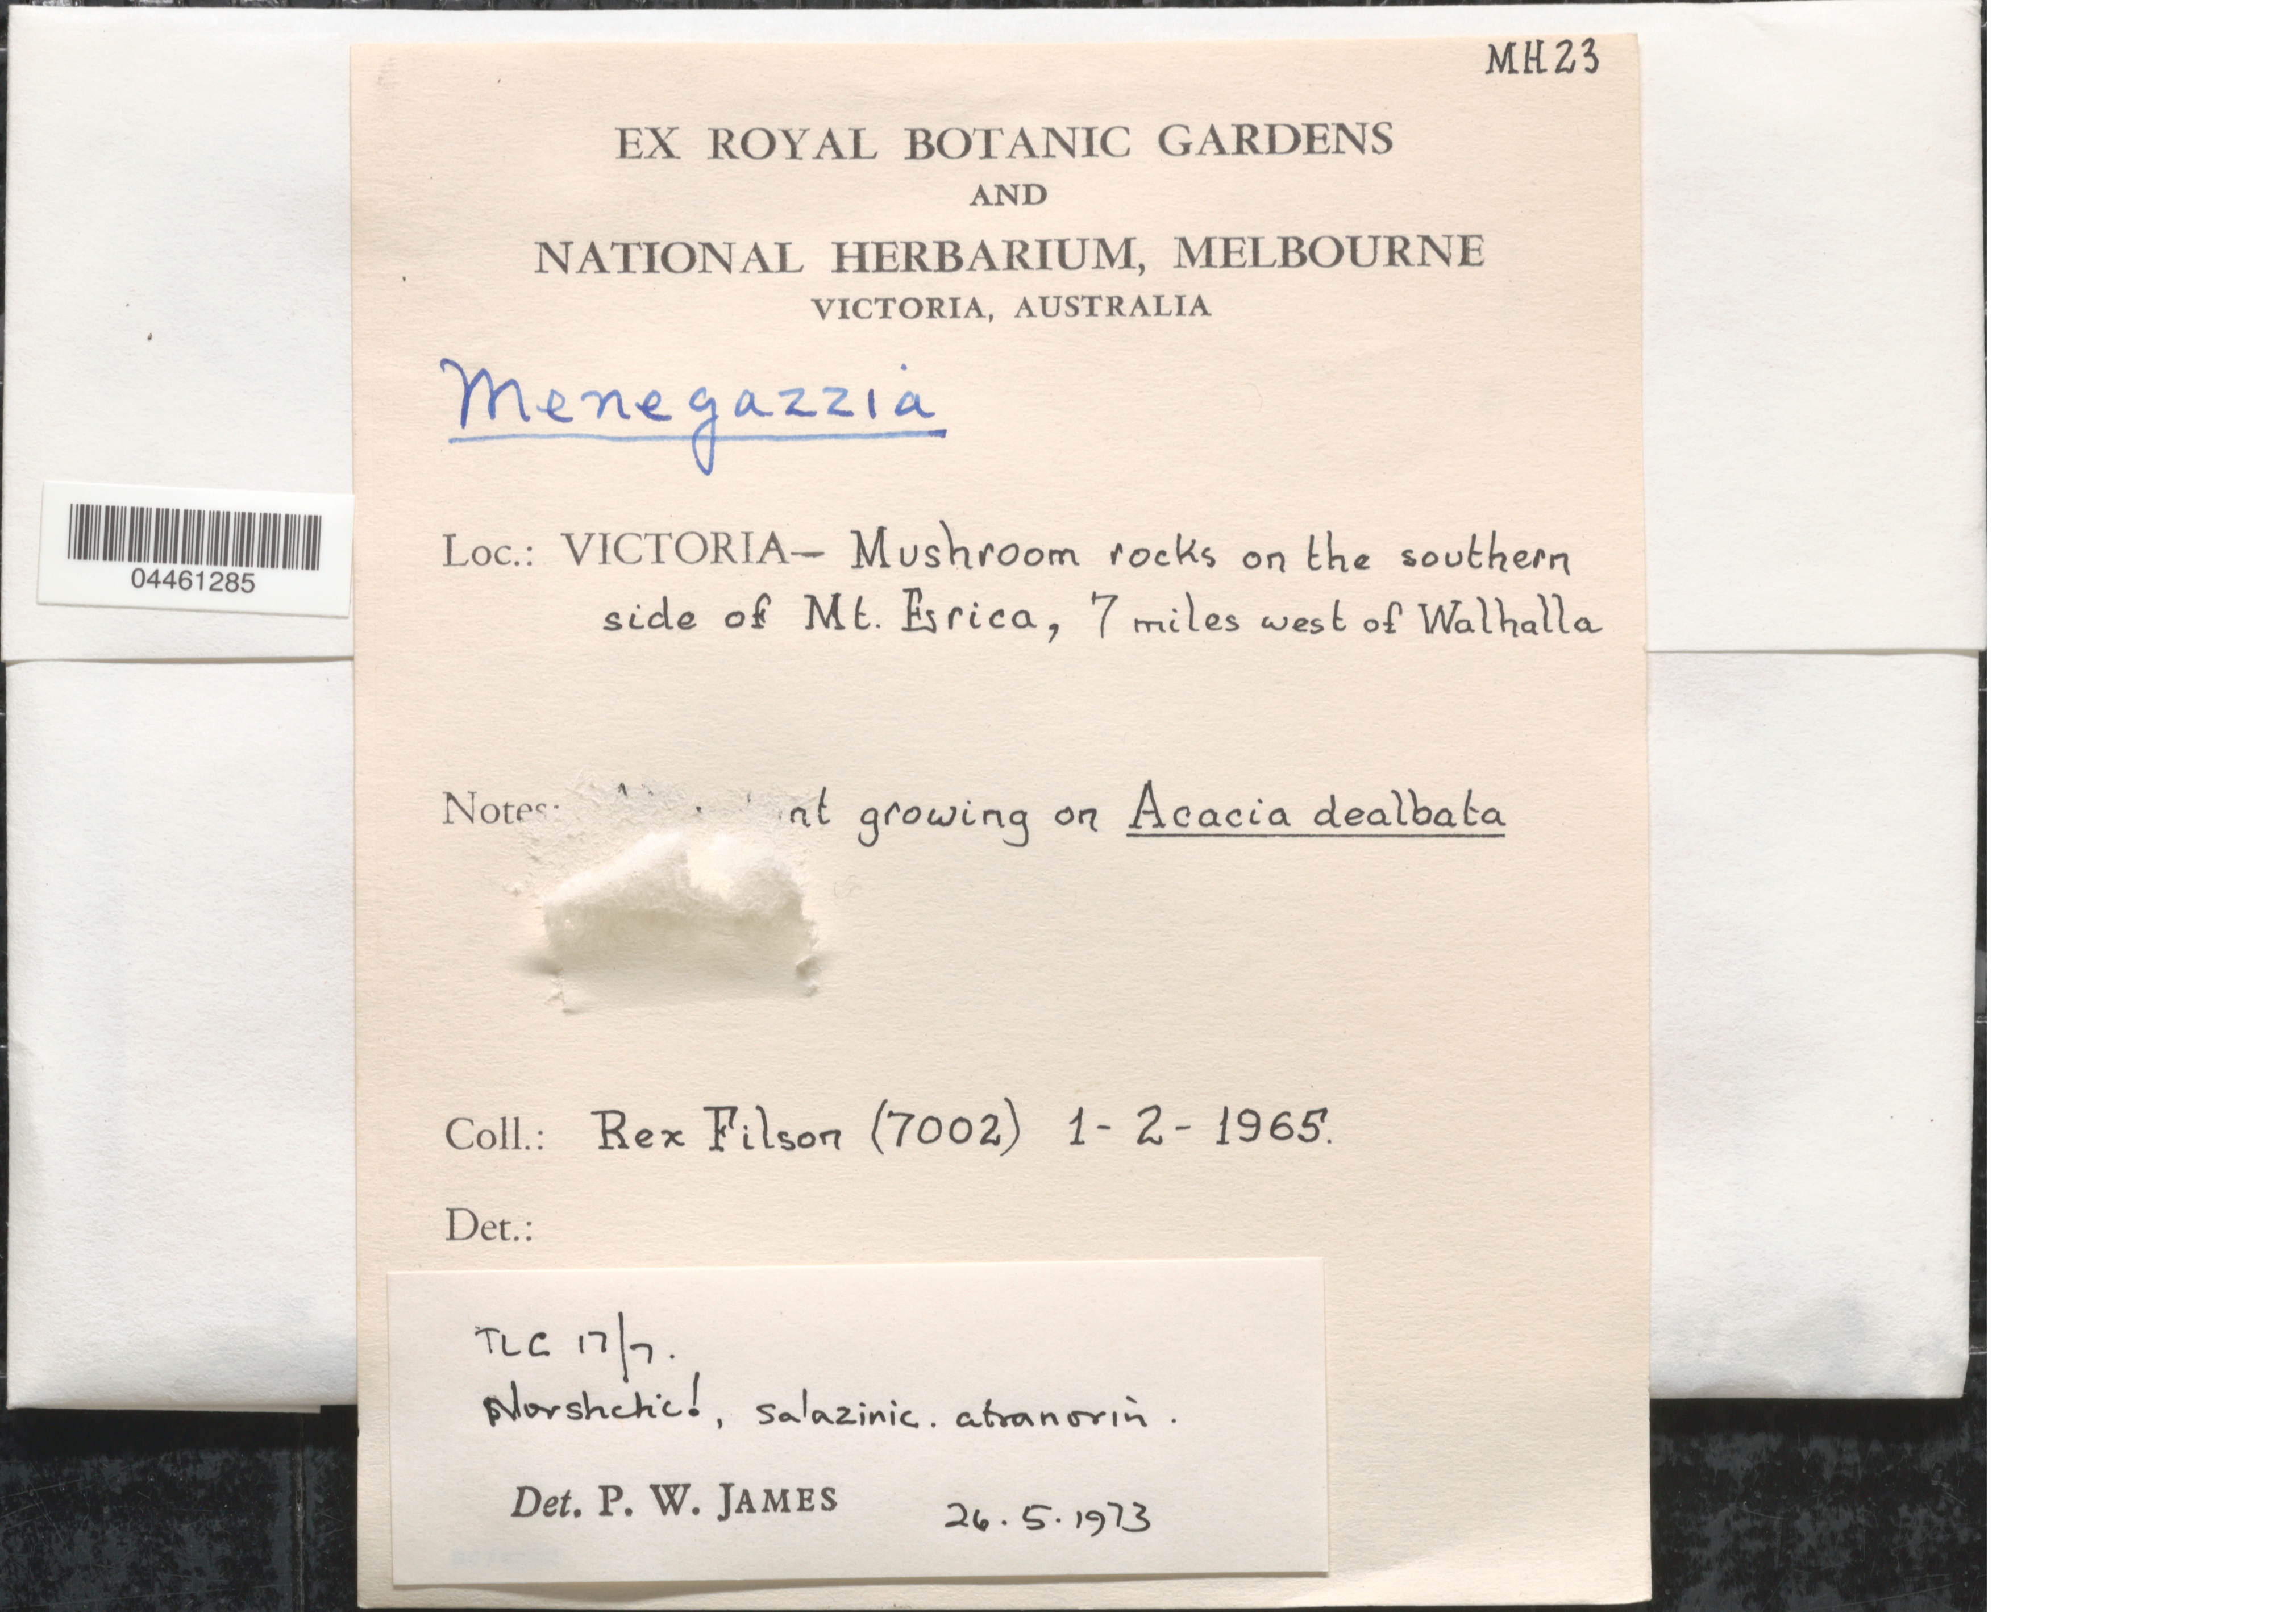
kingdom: Fungi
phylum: Ascomycota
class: Lecanoromycetes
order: Lecanorales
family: Parmeliaceae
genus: Menegazzia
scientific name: Menegazzia sp.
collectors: R. Filson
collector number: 7002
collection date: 1965-02-01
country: Australia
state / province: Victoria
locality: Victoria - Mushroom rocks on the southern side of Mt. Esrica, 7 miles west of Walhalla.